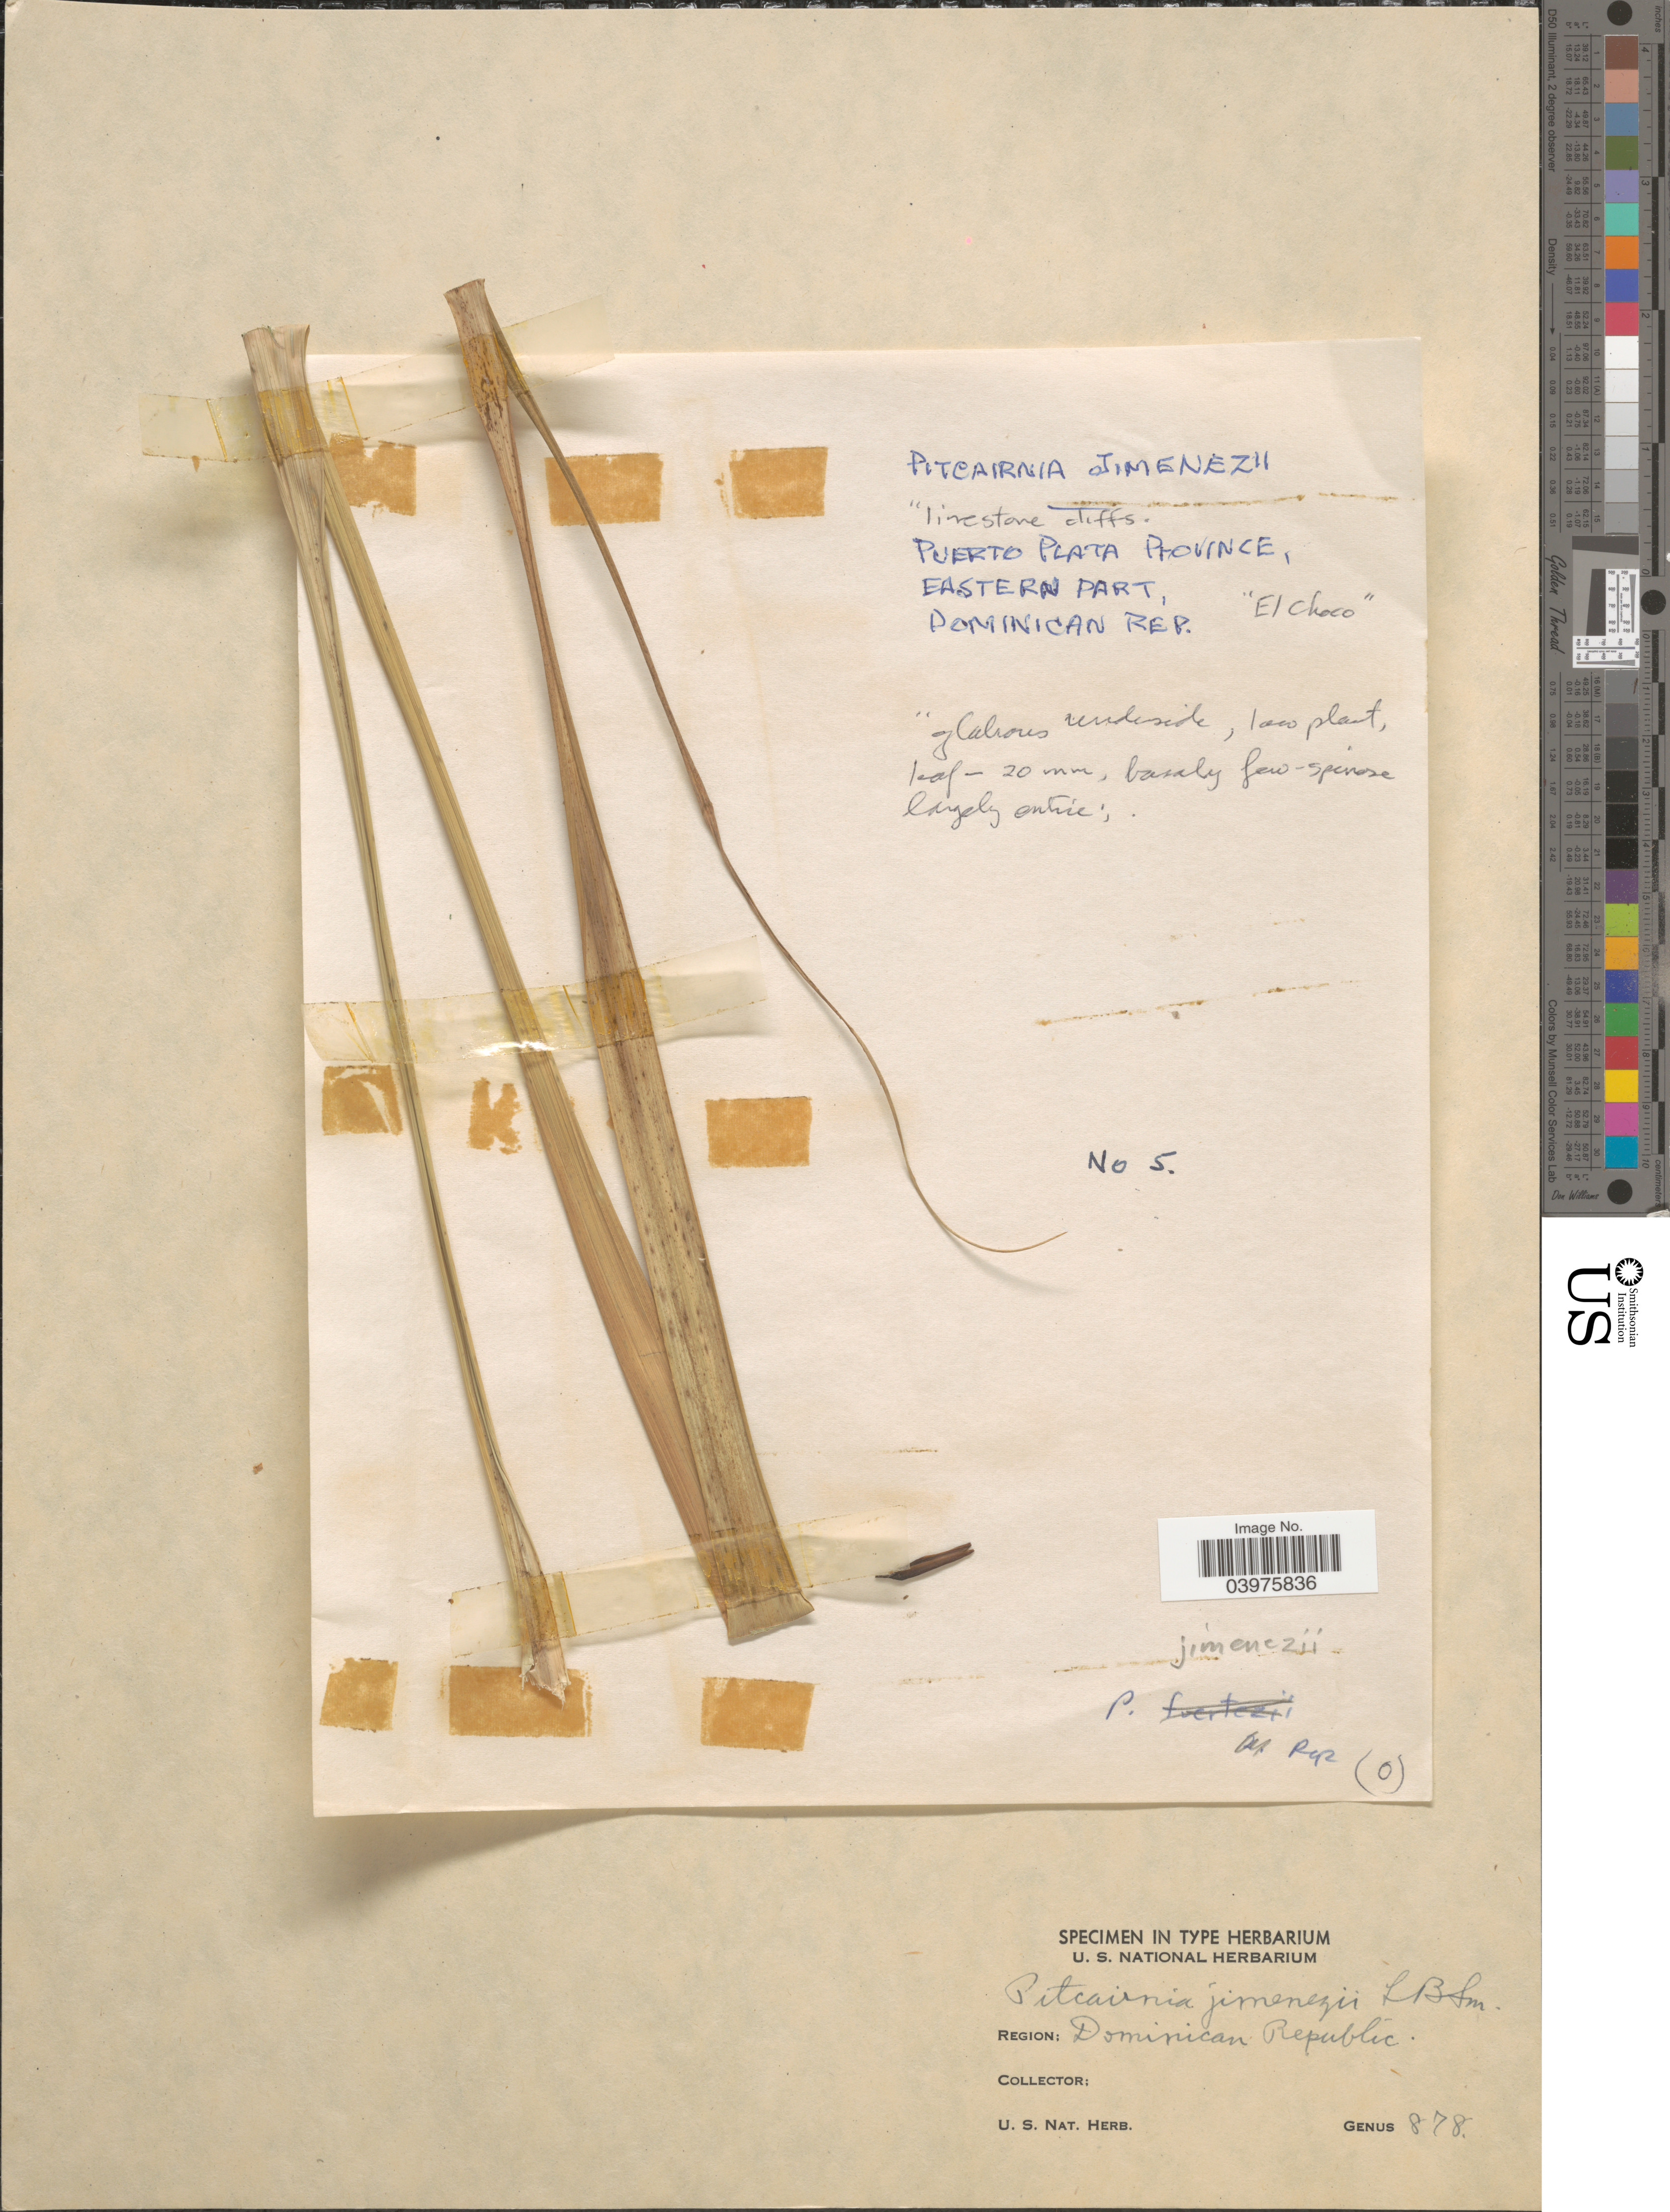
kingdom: Plantae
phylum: Tracheophyta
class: Liliopsida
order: Poales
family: Bromeliaceae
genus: Pitcairnia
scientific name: Pitcairnia jimenezii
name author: L.B. Sm.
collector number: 5?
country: Dominican Republic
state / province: Puerto Plata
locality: Eastern part, "El Choco".